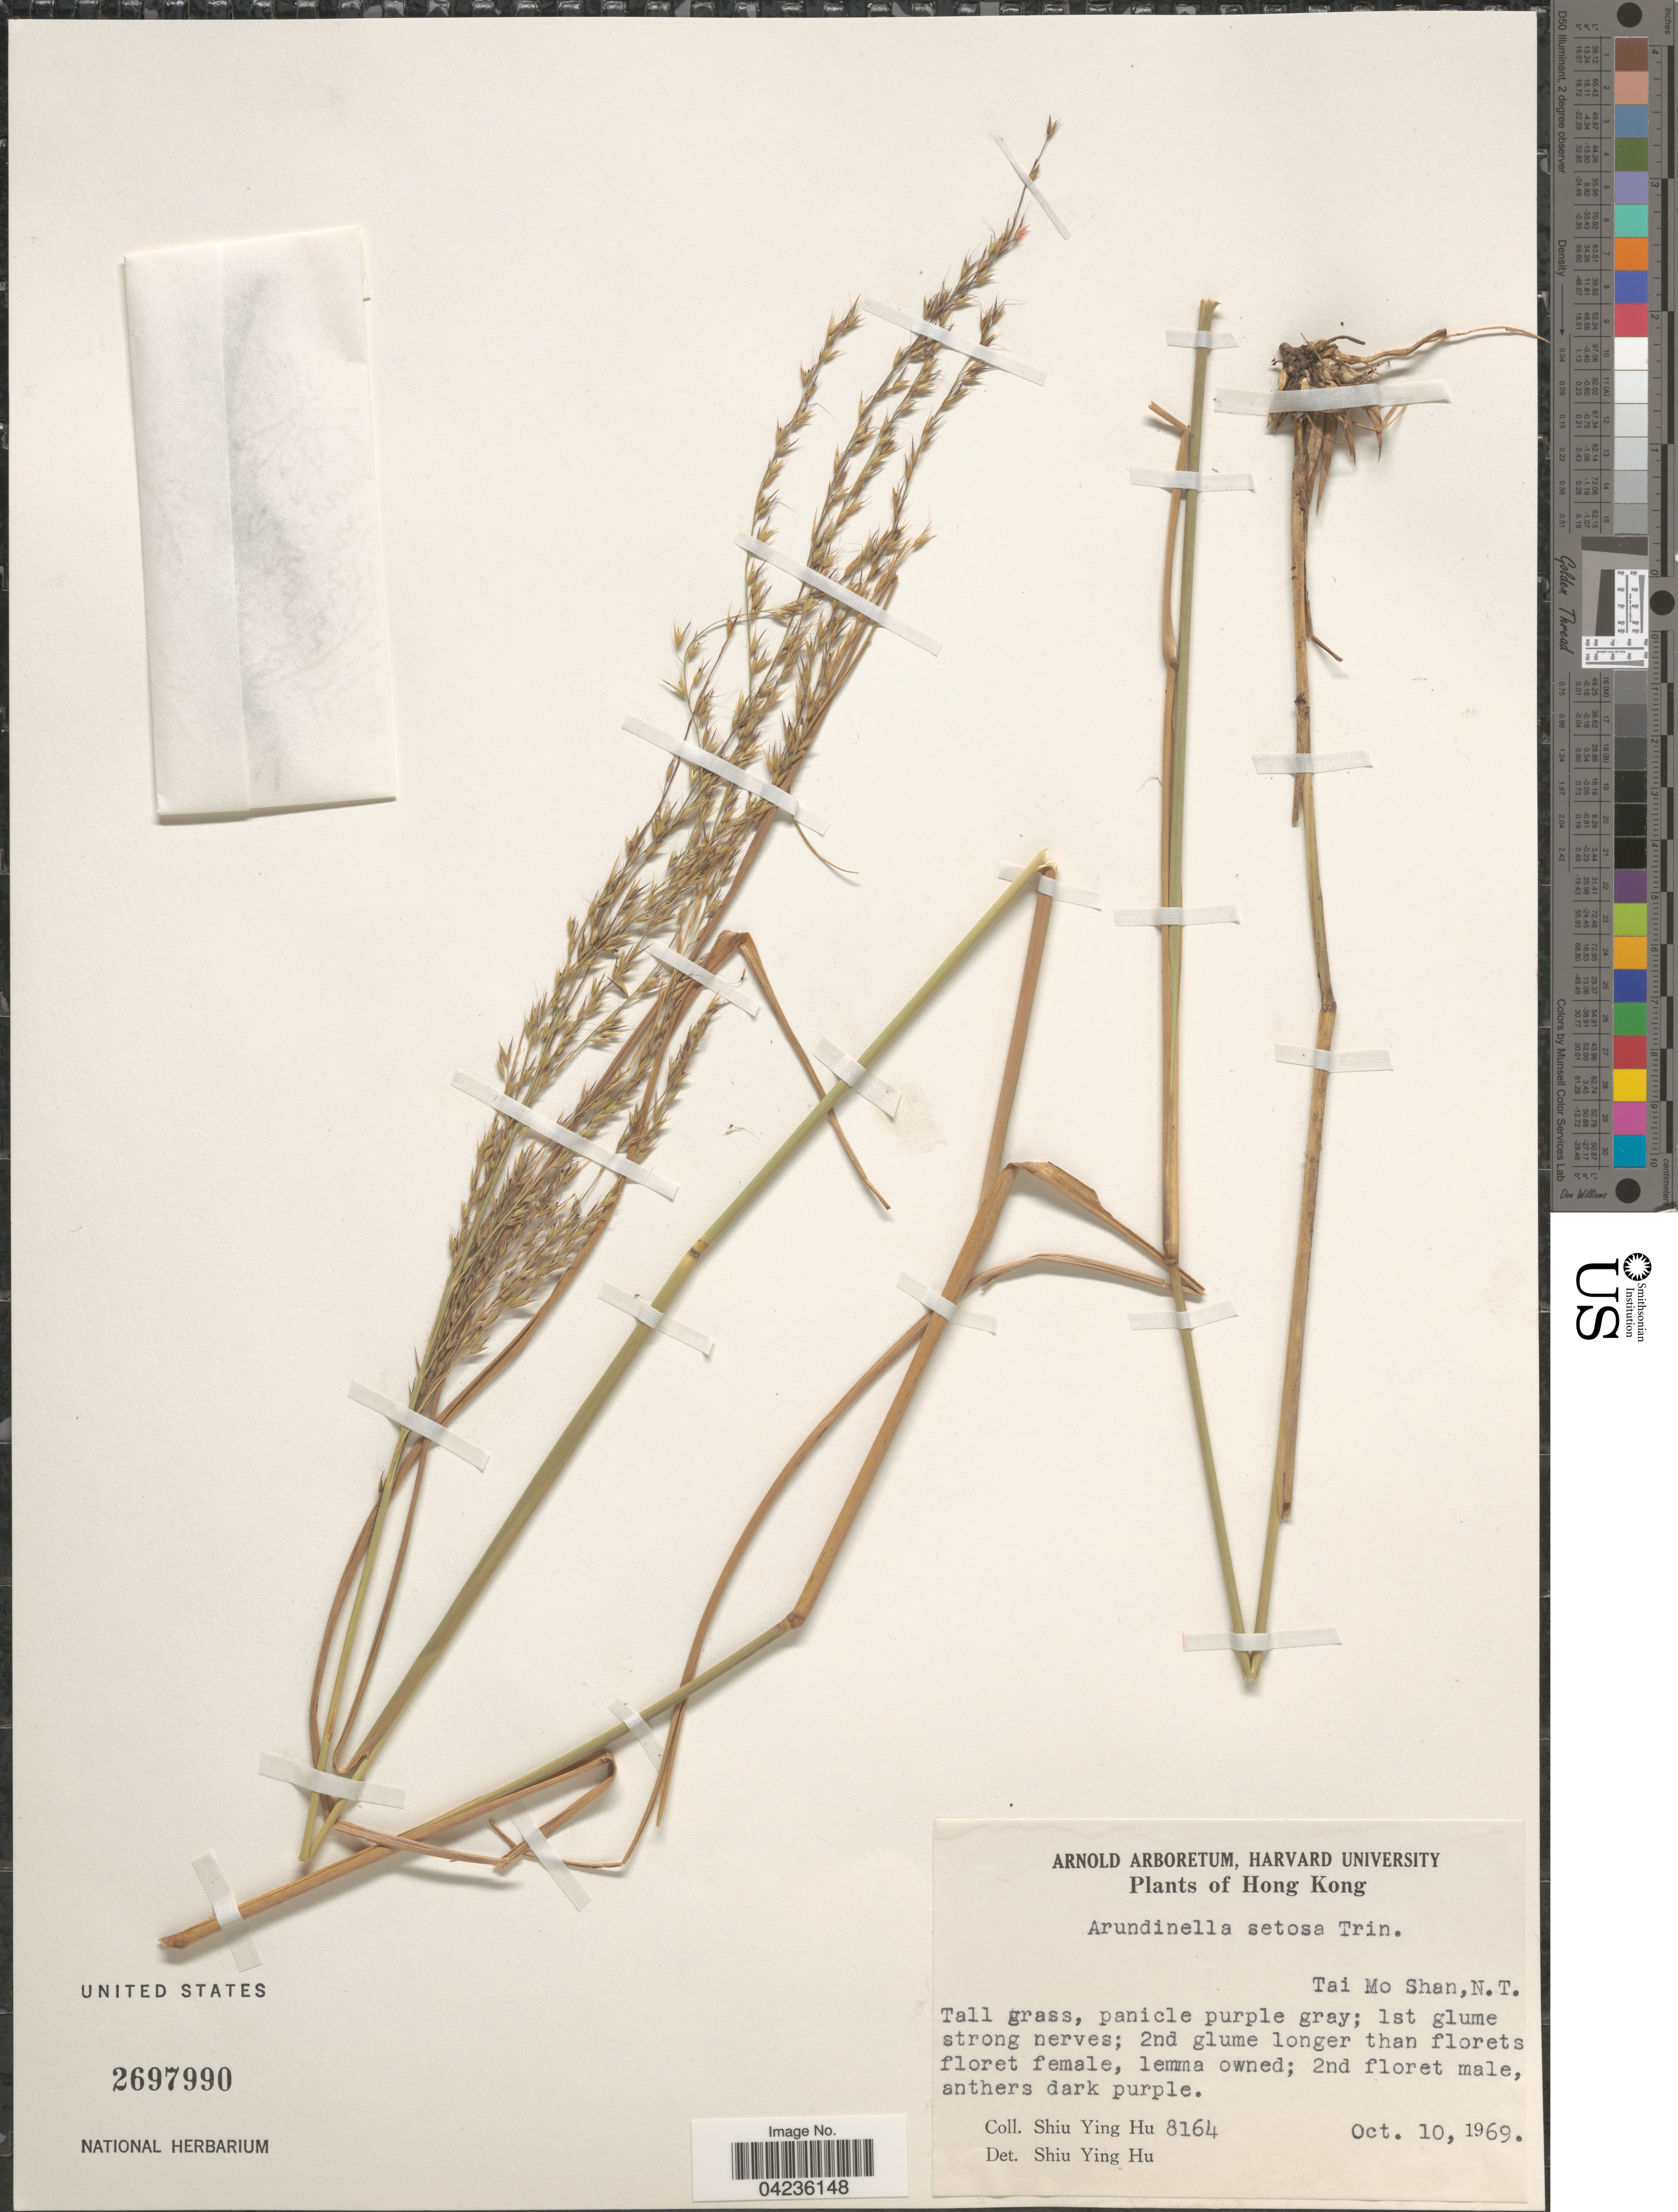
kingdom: Plantae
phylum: Tracheophyta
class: Liliopsida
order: Poales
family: Poaceae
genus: Arundinella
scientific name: Arundinella setosa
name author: Trin.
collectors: S. Y. Hu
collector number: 8164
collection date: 1969-10-10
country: China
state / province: Hong Kong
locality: Tai Mo Shan, N. T.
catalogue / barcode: US 2697990